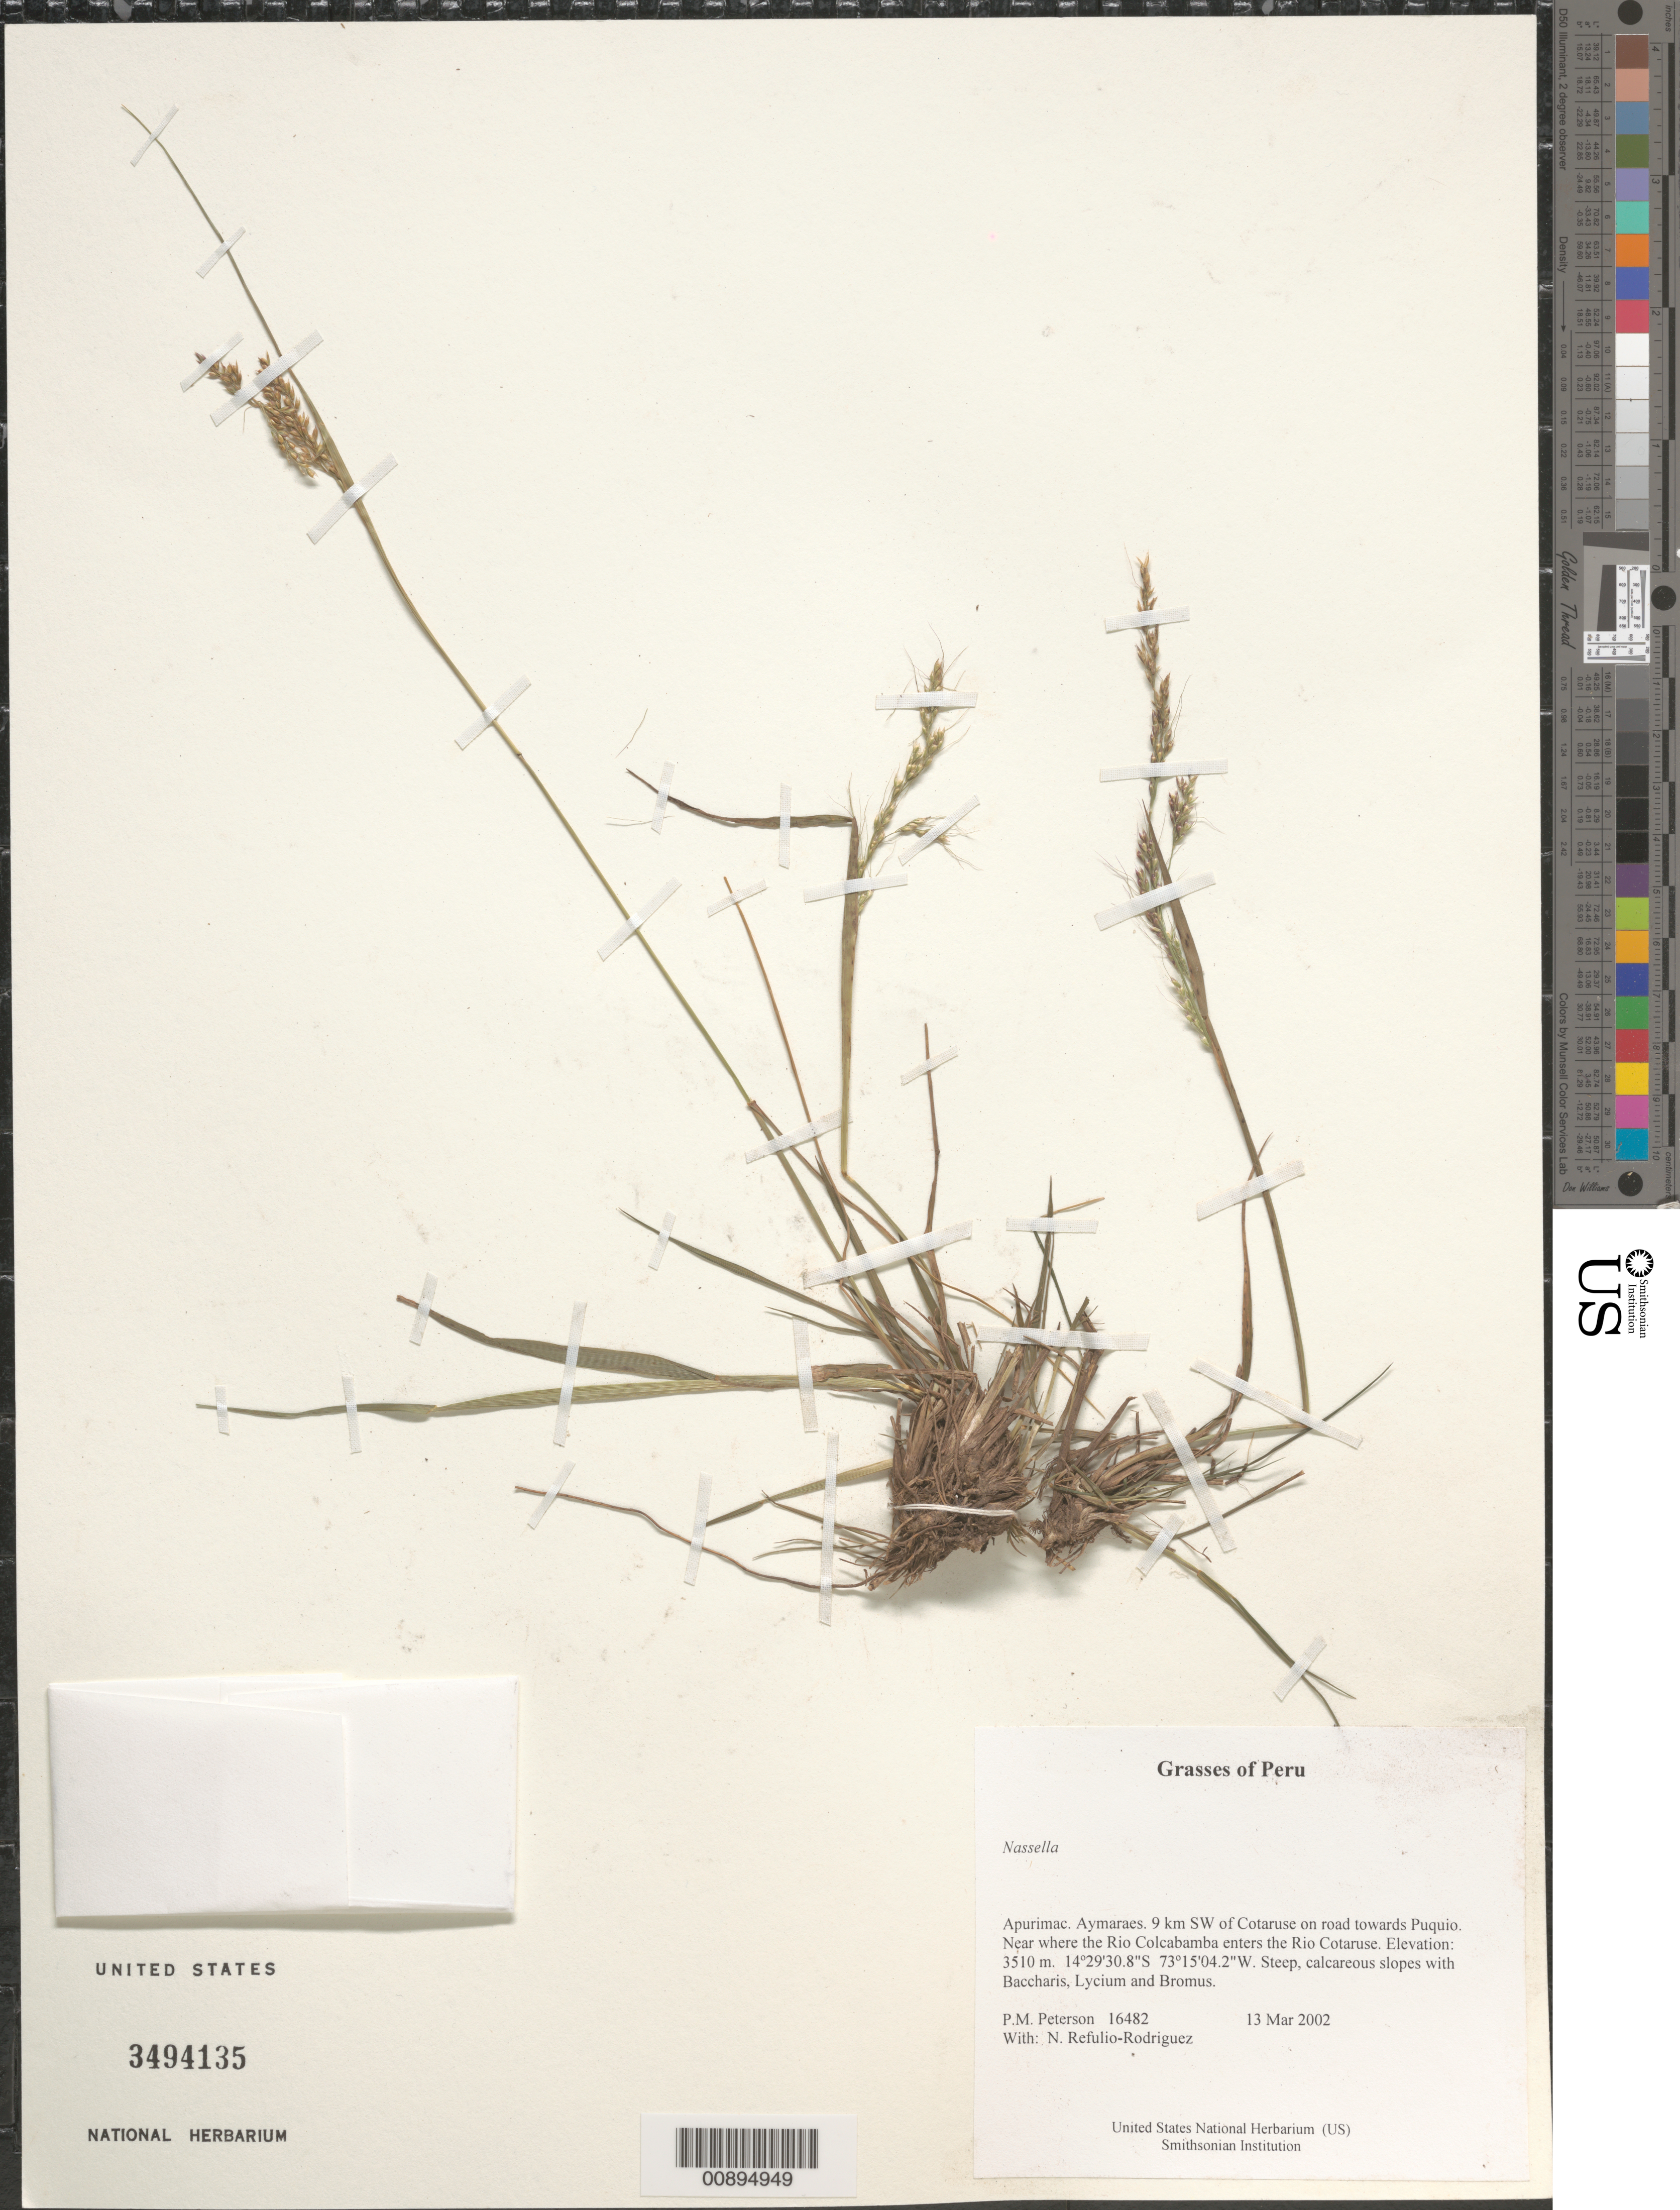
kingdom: Plantae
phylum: Tracheophyta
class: Liliopsida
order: Poales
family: Poaceae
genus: Nassella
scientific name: Nassella sp.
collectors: P. M. Peterson & N. Refulio-Rodríguez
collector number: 16482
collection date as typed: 13 Mar 2002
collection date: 2002-03-13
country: Peru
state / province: Apurímac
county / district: Aymaraes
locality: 9 km SW of Cotaruse on road towards Puquio. Near where the Rio Colcabamba enters the Rio Cotaruse.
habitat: Steep, calcareous slopes with ~Baccharis, Lycium and Bromus~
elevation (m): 3510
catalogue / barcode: US 3494135